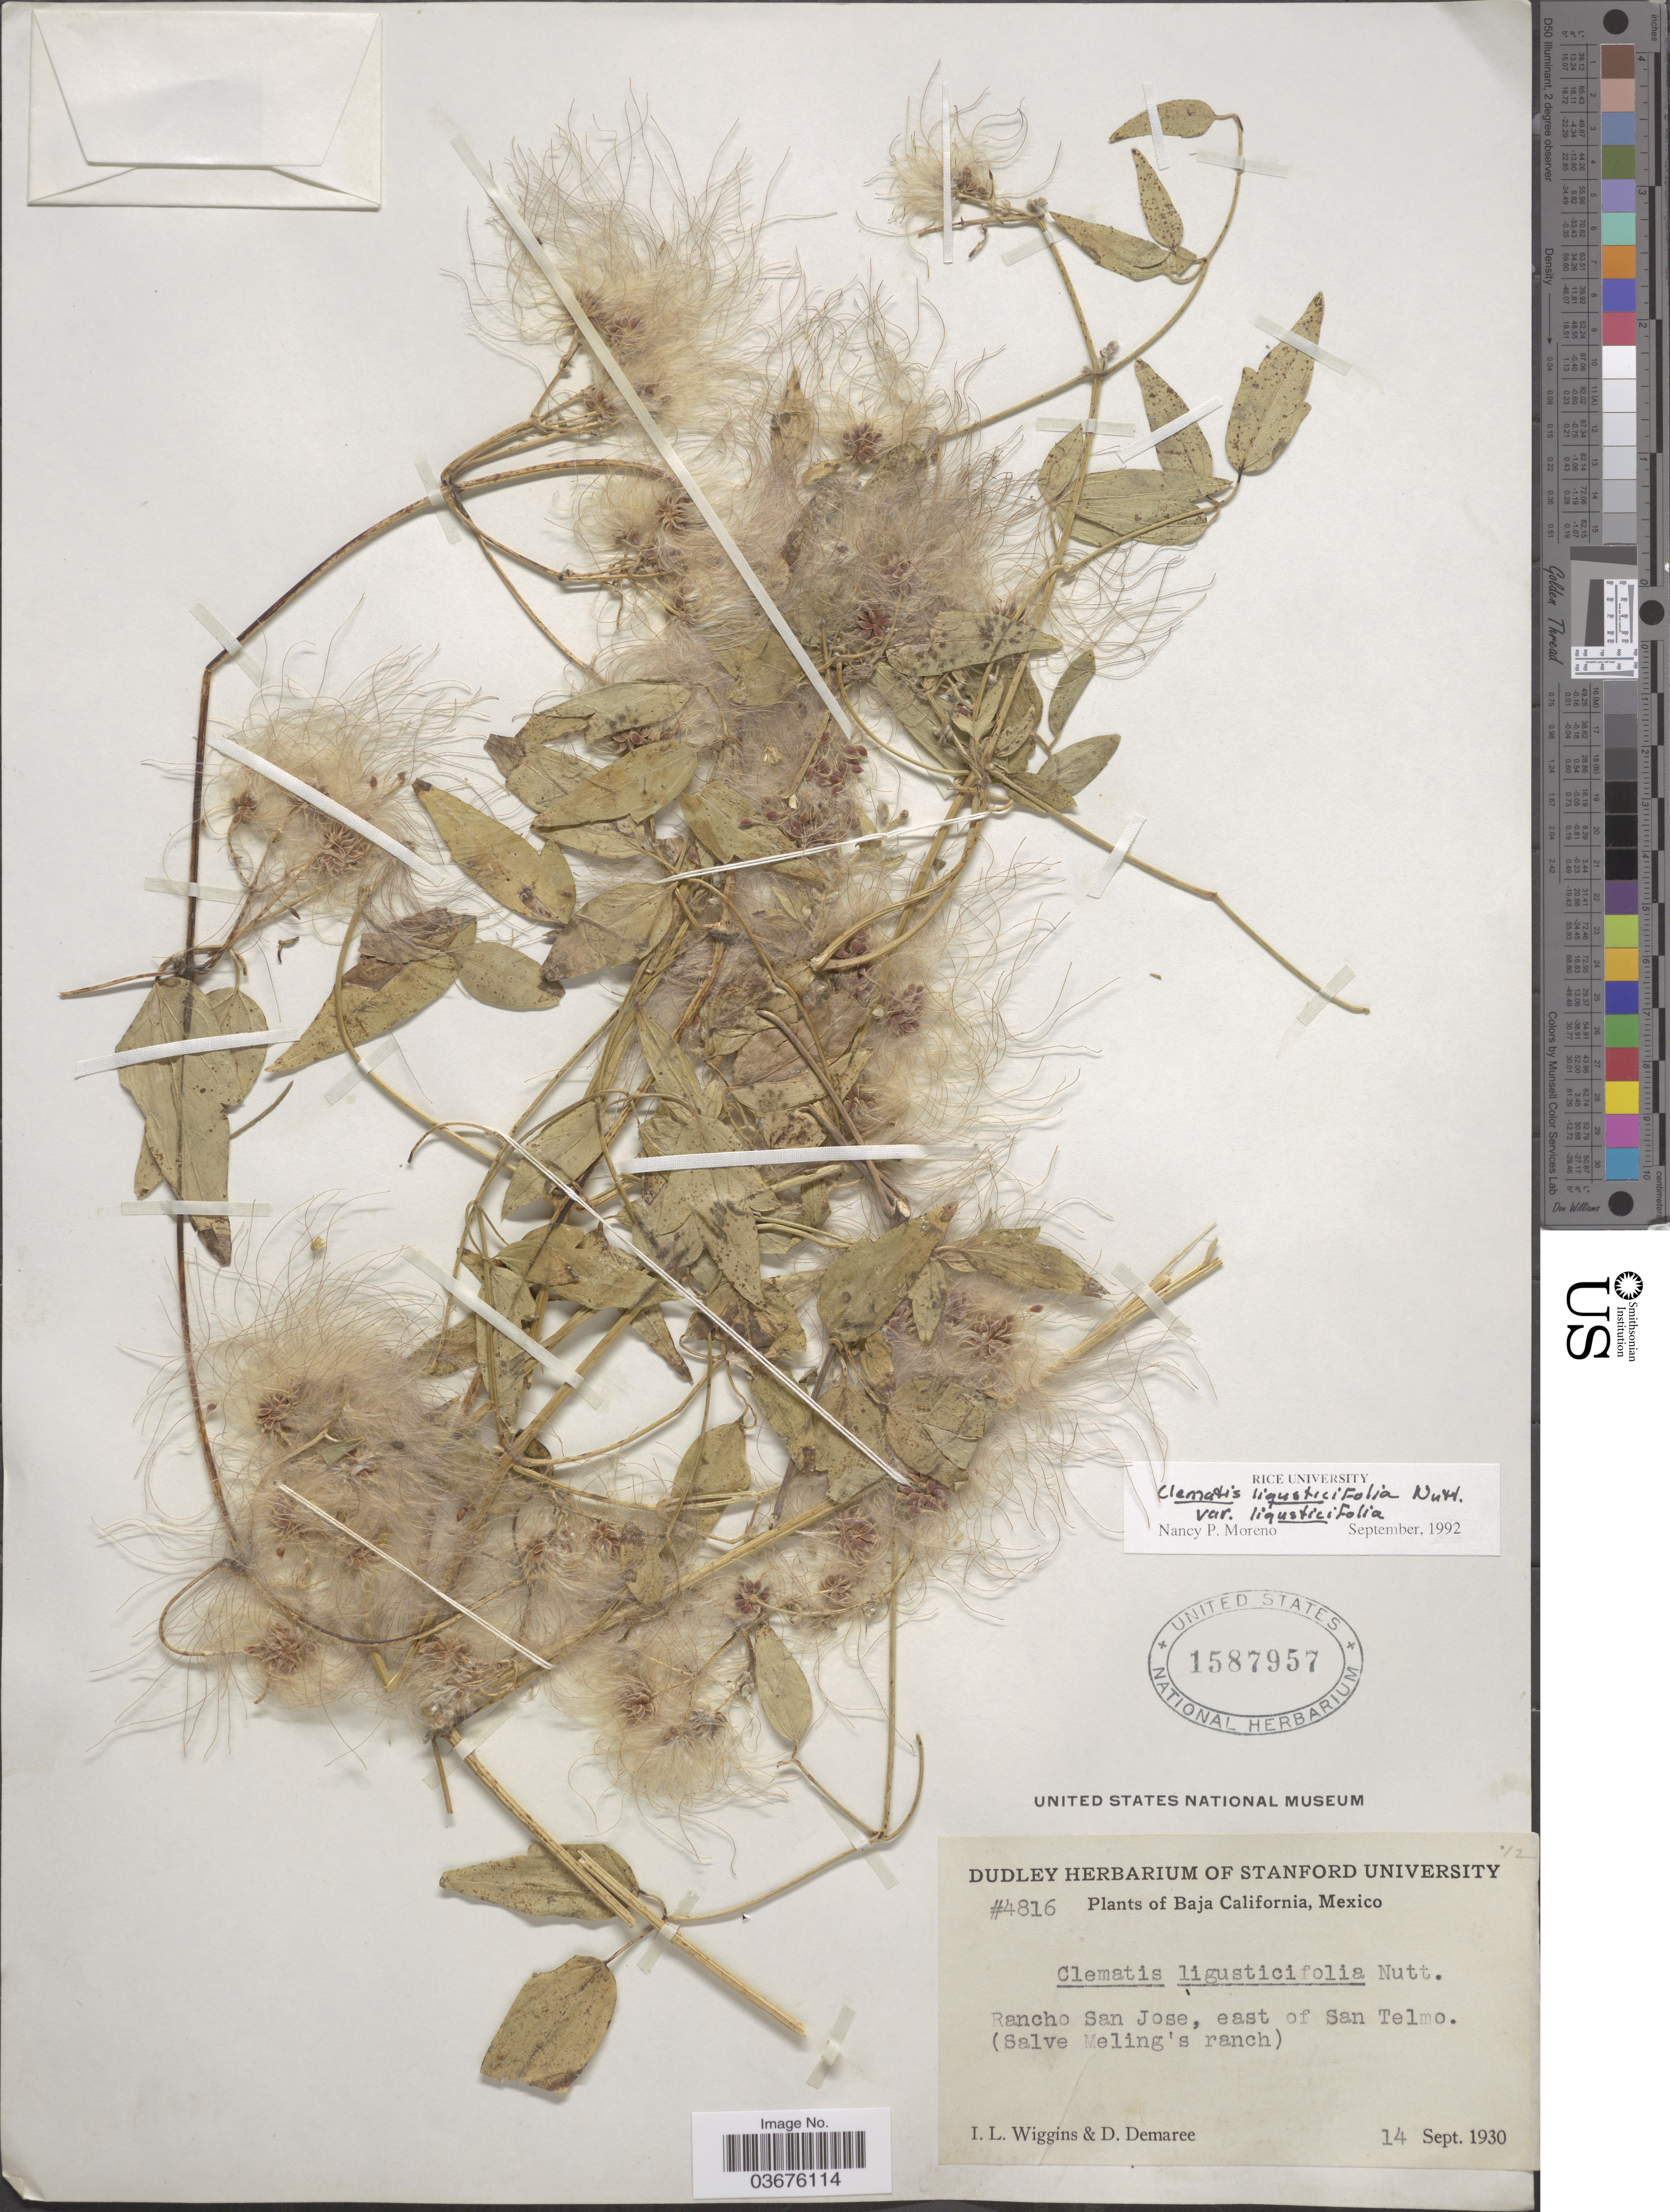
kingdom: Plantae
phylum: Tracheophyta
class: Magnoliopsida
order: Ranunculales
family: Ranunculaceae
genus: Clematis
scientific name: Clematis ligusticifolia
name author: Nutt.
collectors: I. L. Wiggins & D. Demaree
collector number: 4816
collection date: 1930-09-14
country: Mexico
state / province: Baja California Norte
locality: Rancho San Jose, east of San Telmo. (Salve Meling's ranch).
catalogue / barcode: US 1587957